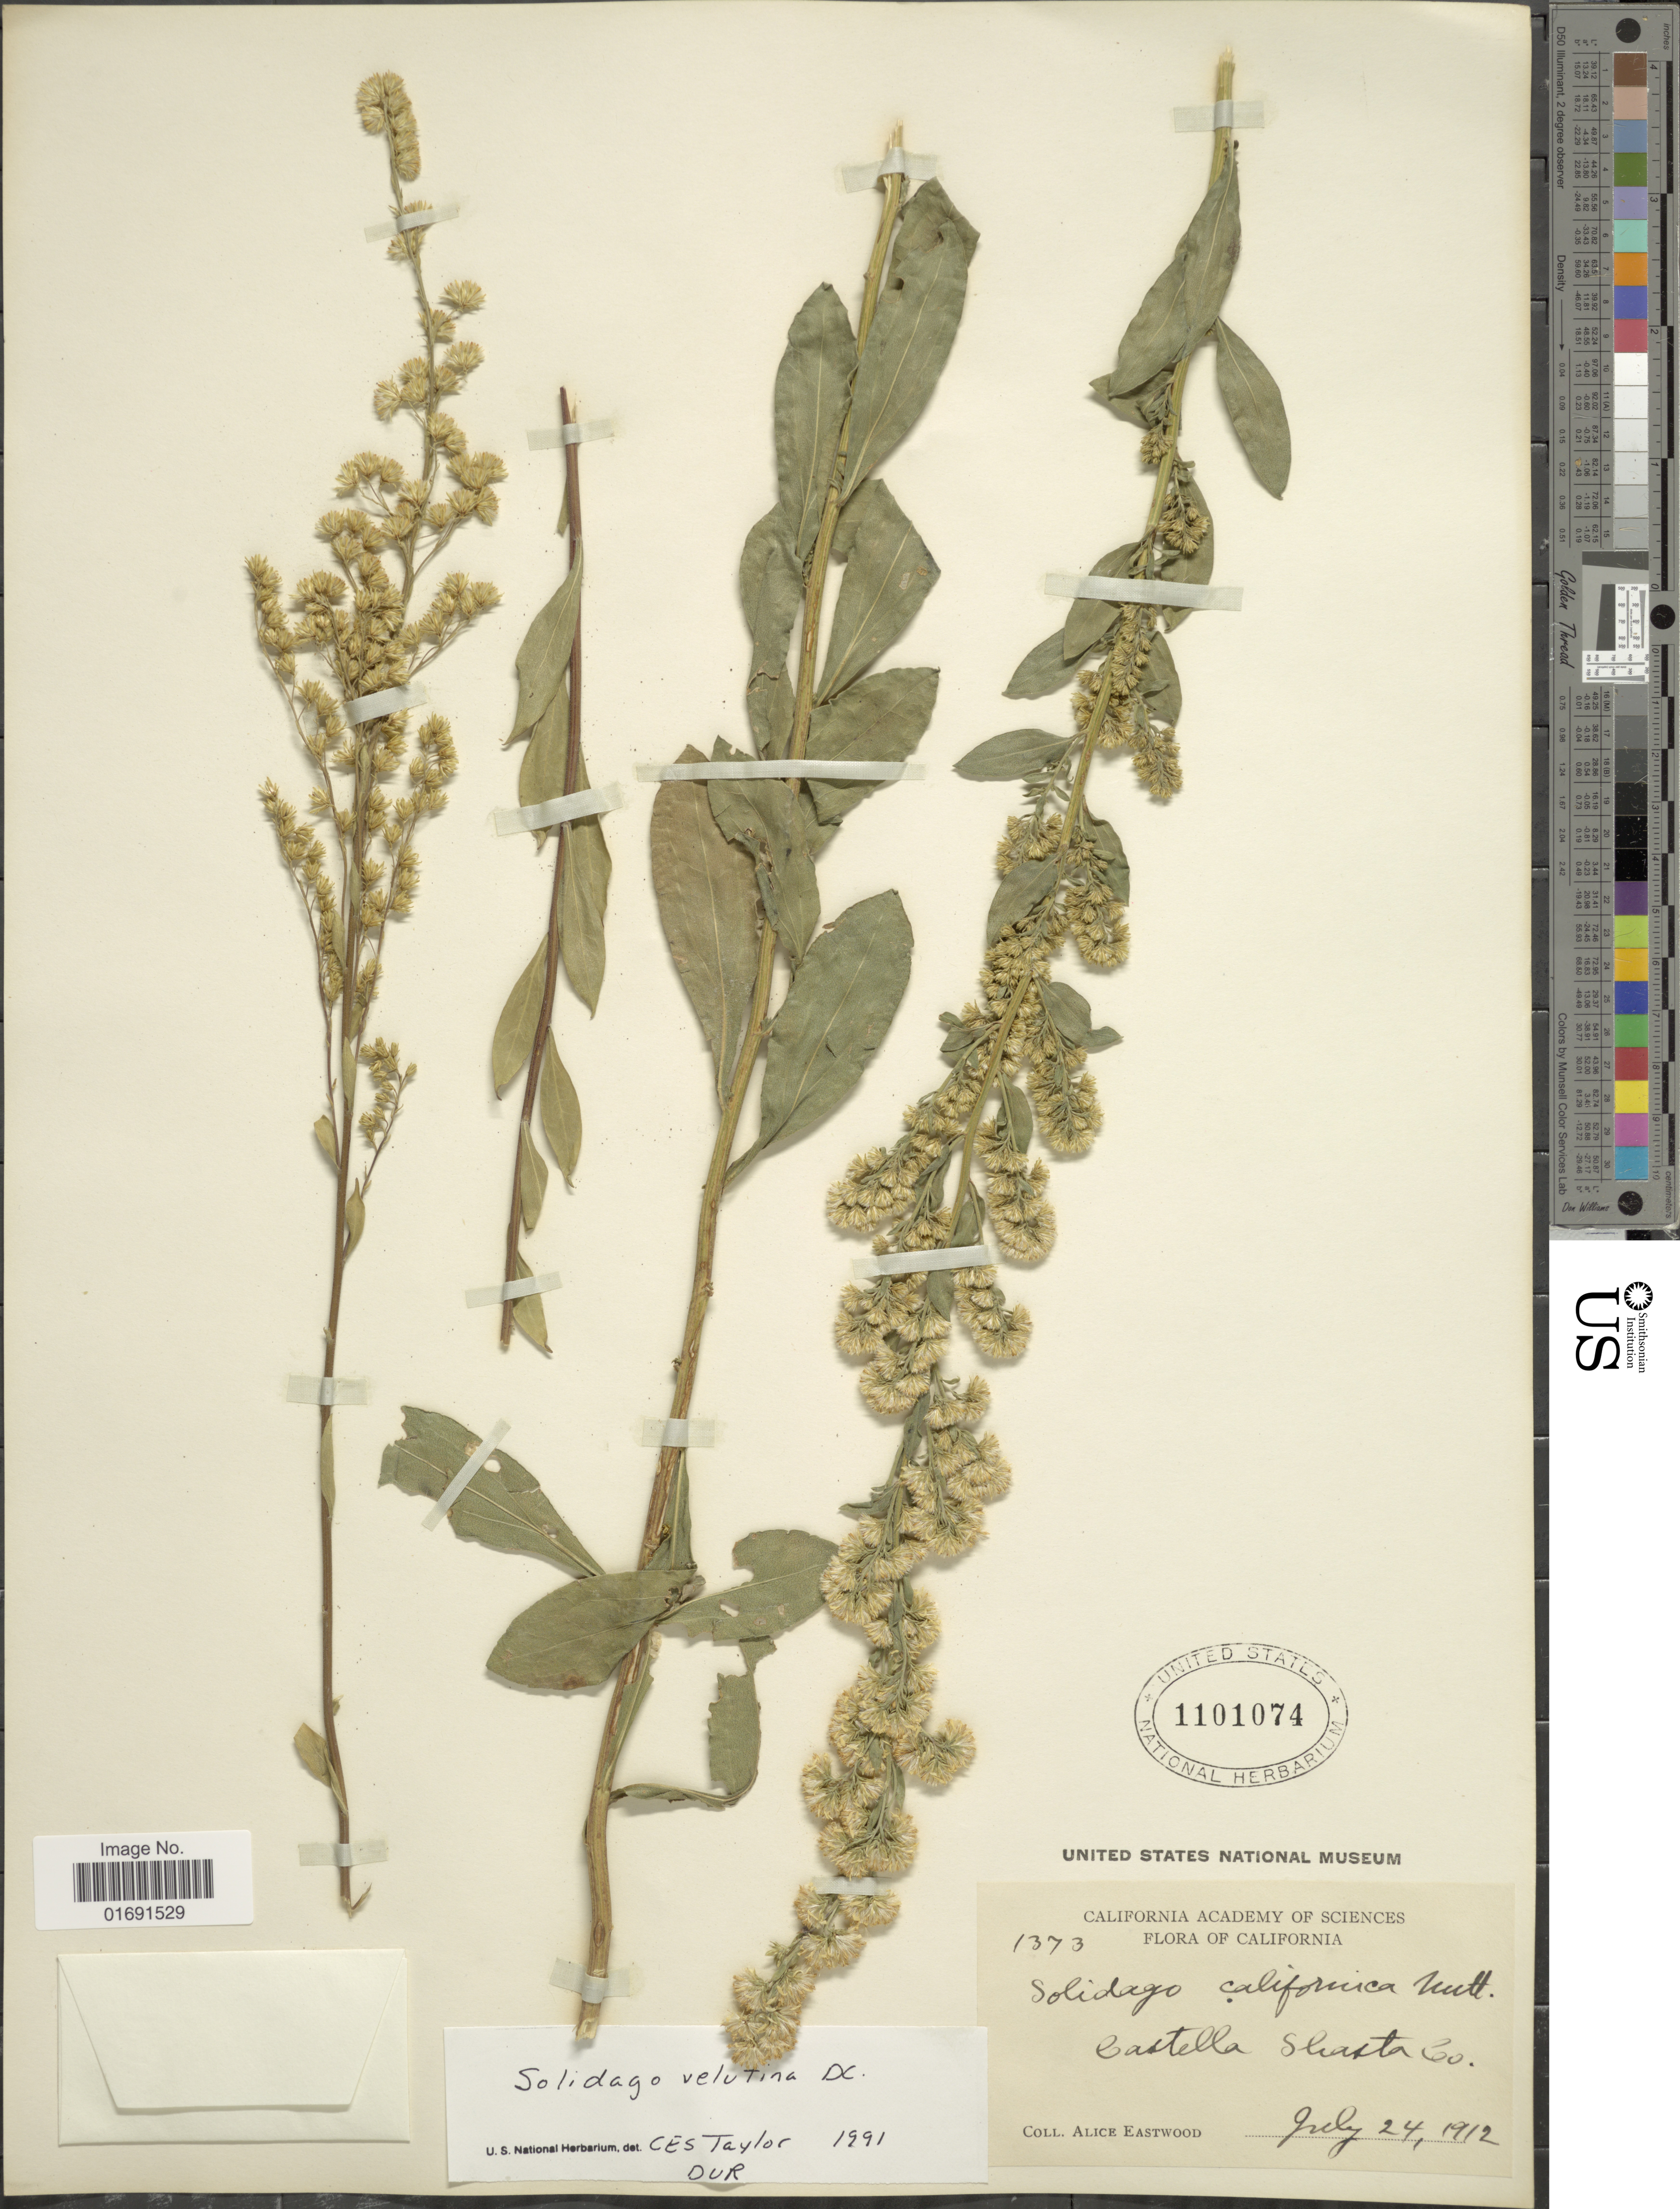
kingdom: Plantae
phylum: Tracheophyta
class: Magnoliopsida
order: Asterales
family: Asteraceae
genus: Solidago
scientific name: Solidago velutina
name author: DC.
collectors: A. Eastwood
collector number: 1373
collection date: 1912-07-24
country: United States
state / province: California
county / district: Shasta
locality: Castella Shasta Co.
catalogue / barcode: US 1101074